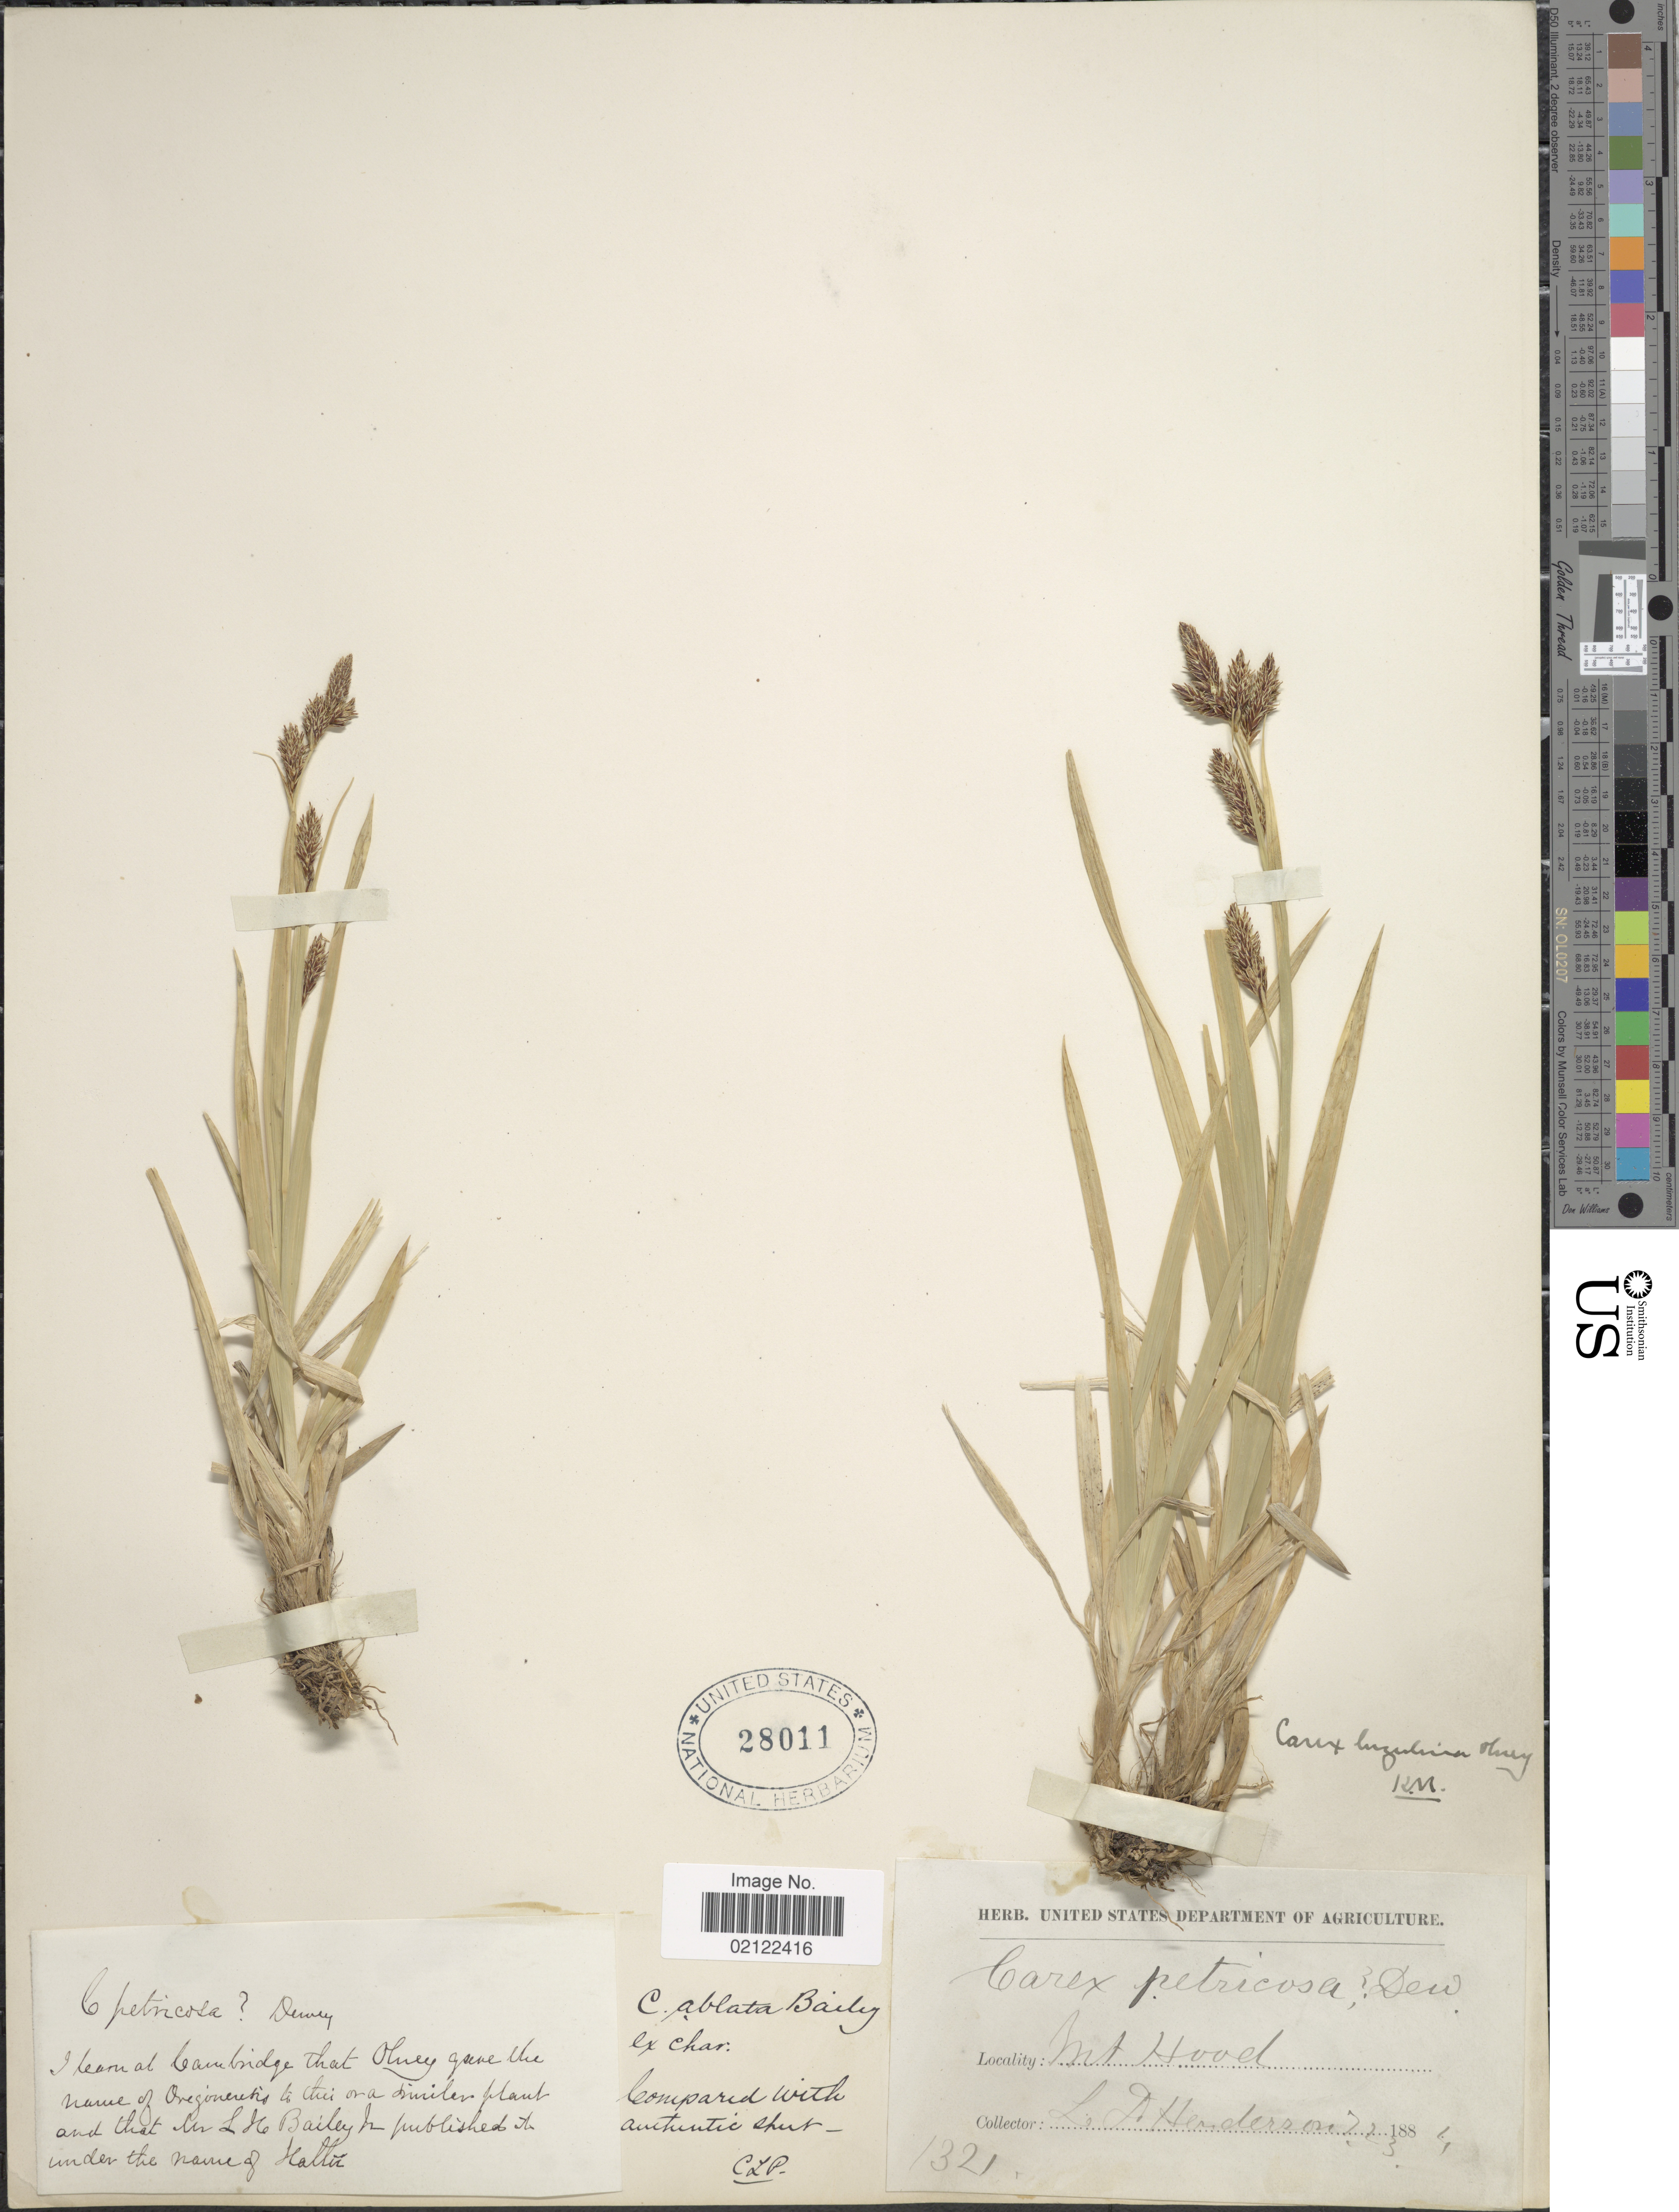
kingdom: Plantae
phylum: Tracheophyta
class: Liliopsida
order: Poales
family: Cyperaceae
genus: Carex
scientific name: Carex luzulina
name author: Olney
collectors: L. Henderson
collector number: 1321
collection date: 1884-07-23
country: United States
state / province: Oregon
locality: Mt Hood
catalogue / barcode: US 28011